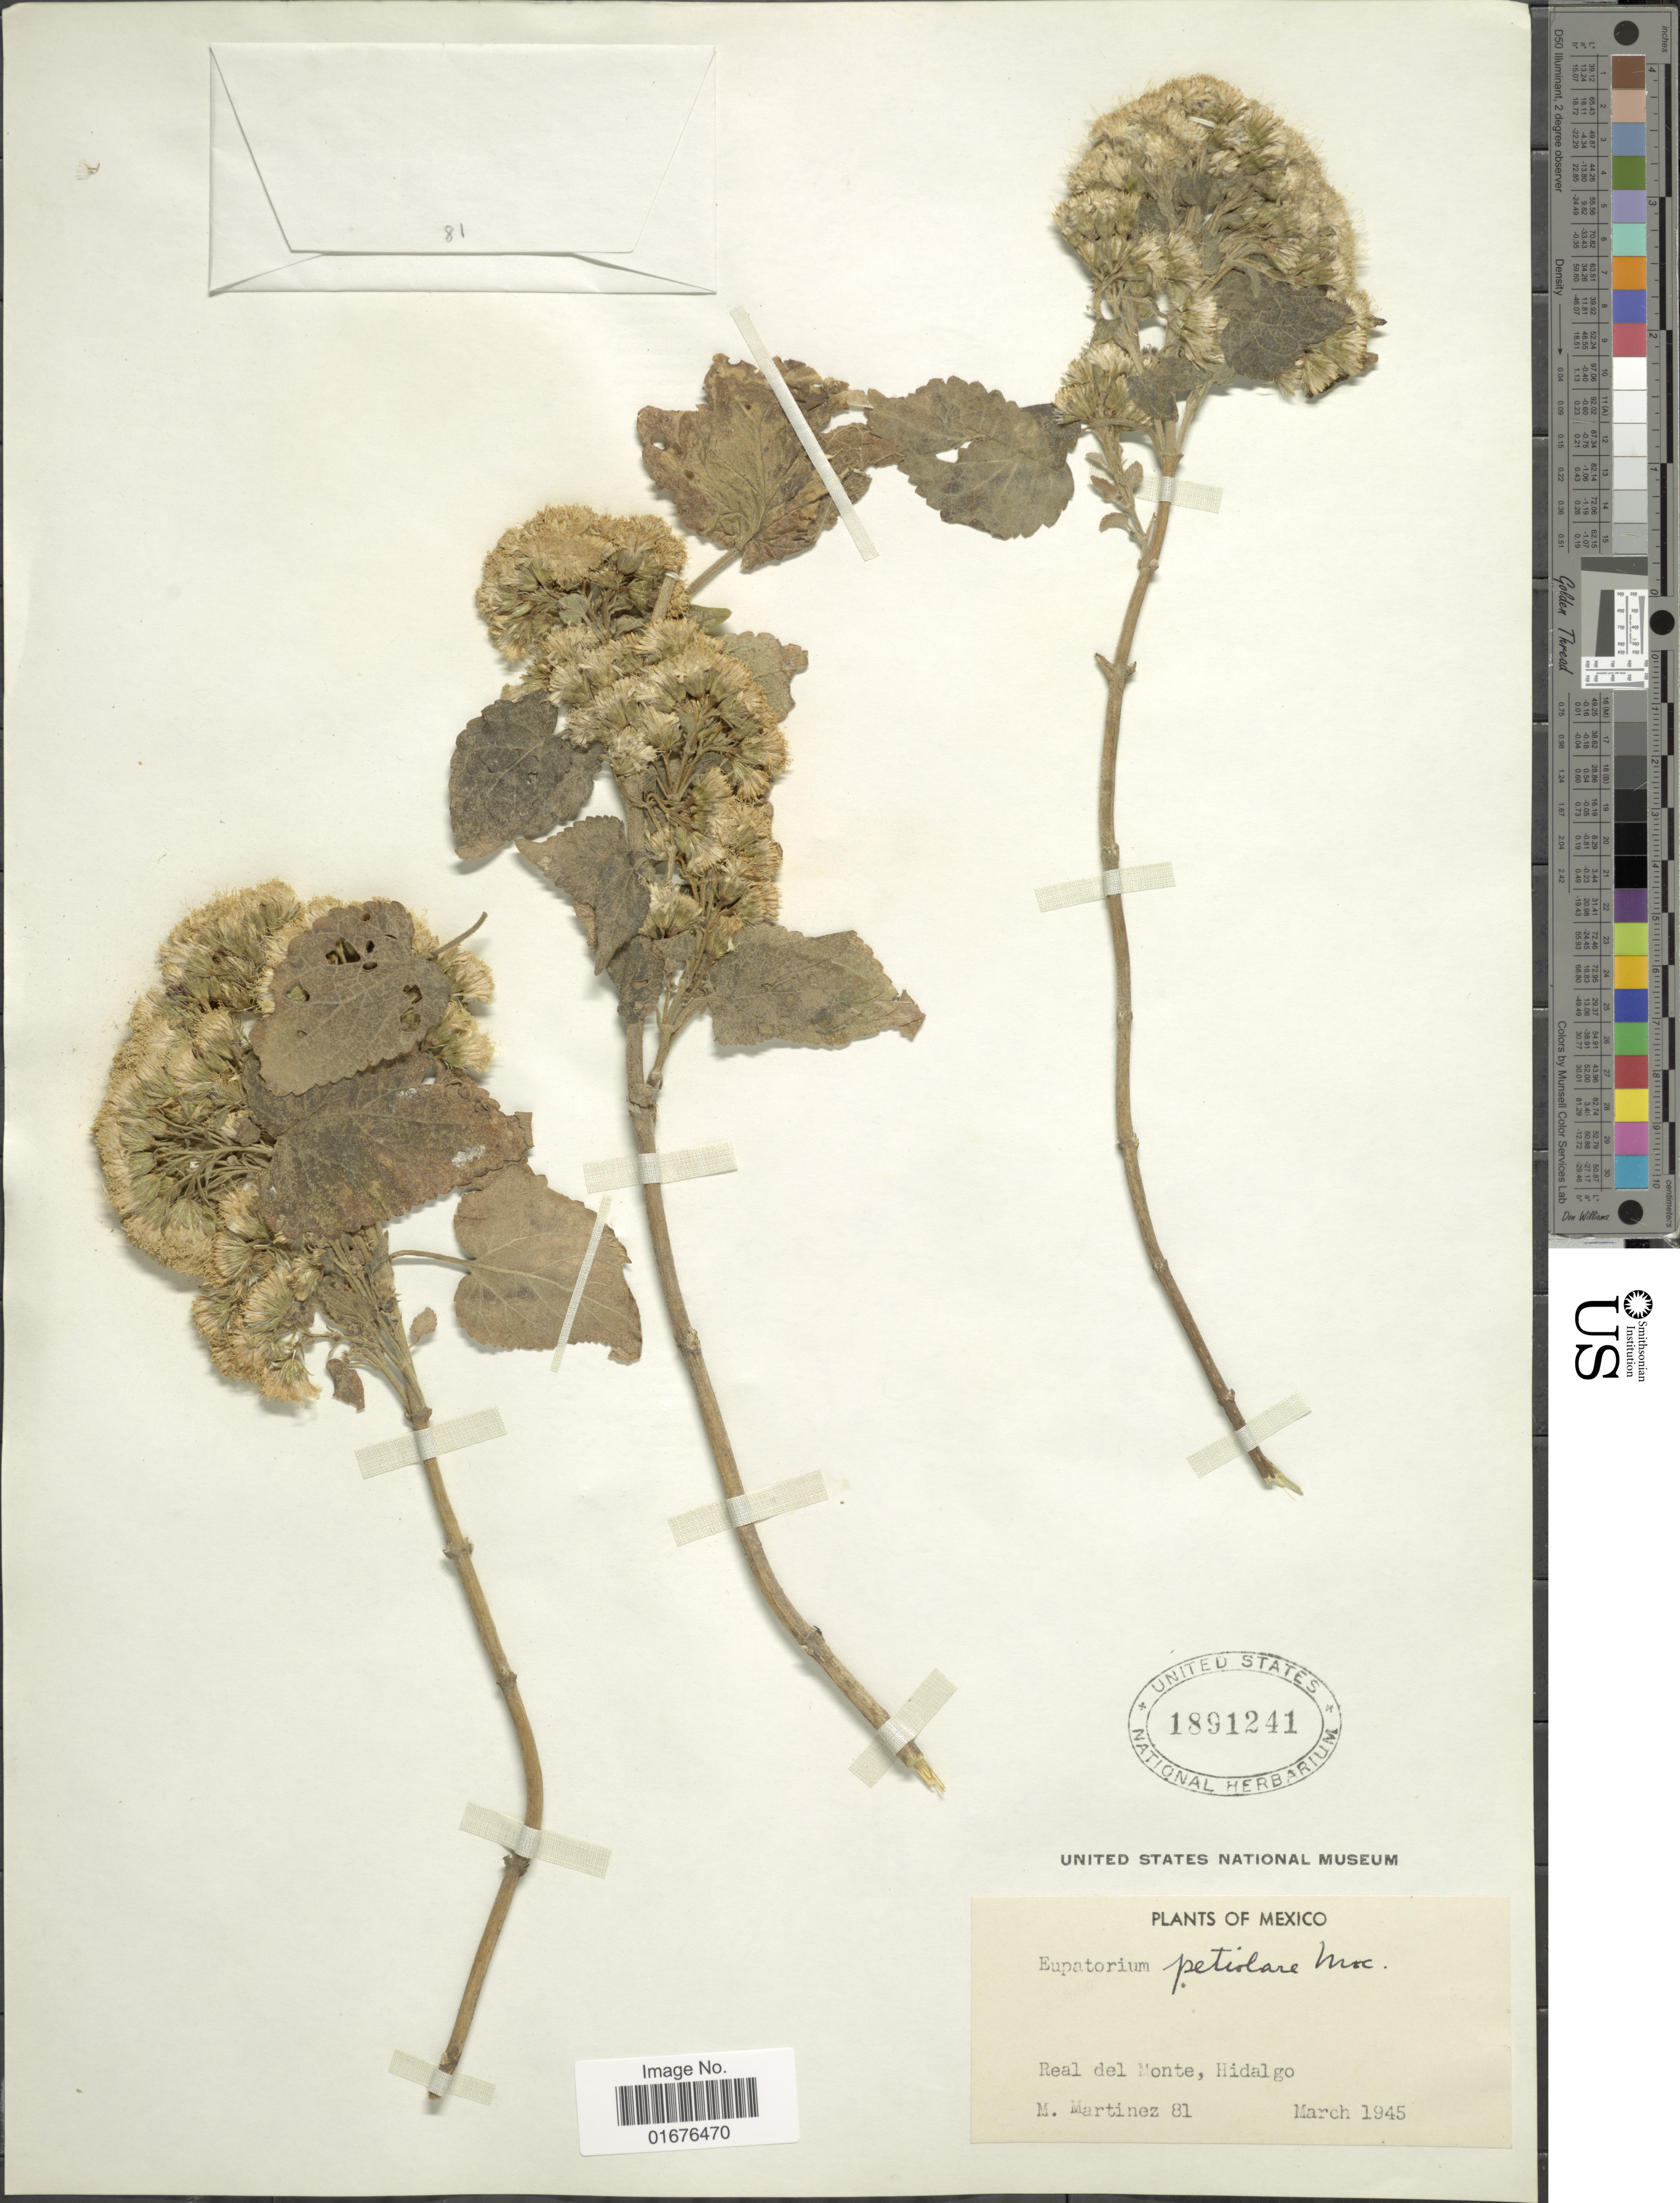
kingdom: Plantae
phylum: Tracheophyta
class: Magnoliopsida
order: Asterales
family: Asteraceae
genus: Ageratina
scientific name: Ageratina petiolaris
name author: (Moc. & Sessé ex DC.) R.M. King & H. Rob.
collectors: M. Martinez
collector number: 81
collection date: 1945-03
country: Mexico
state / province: Hidalgo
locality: Real del Monte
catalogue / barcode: US 1891241